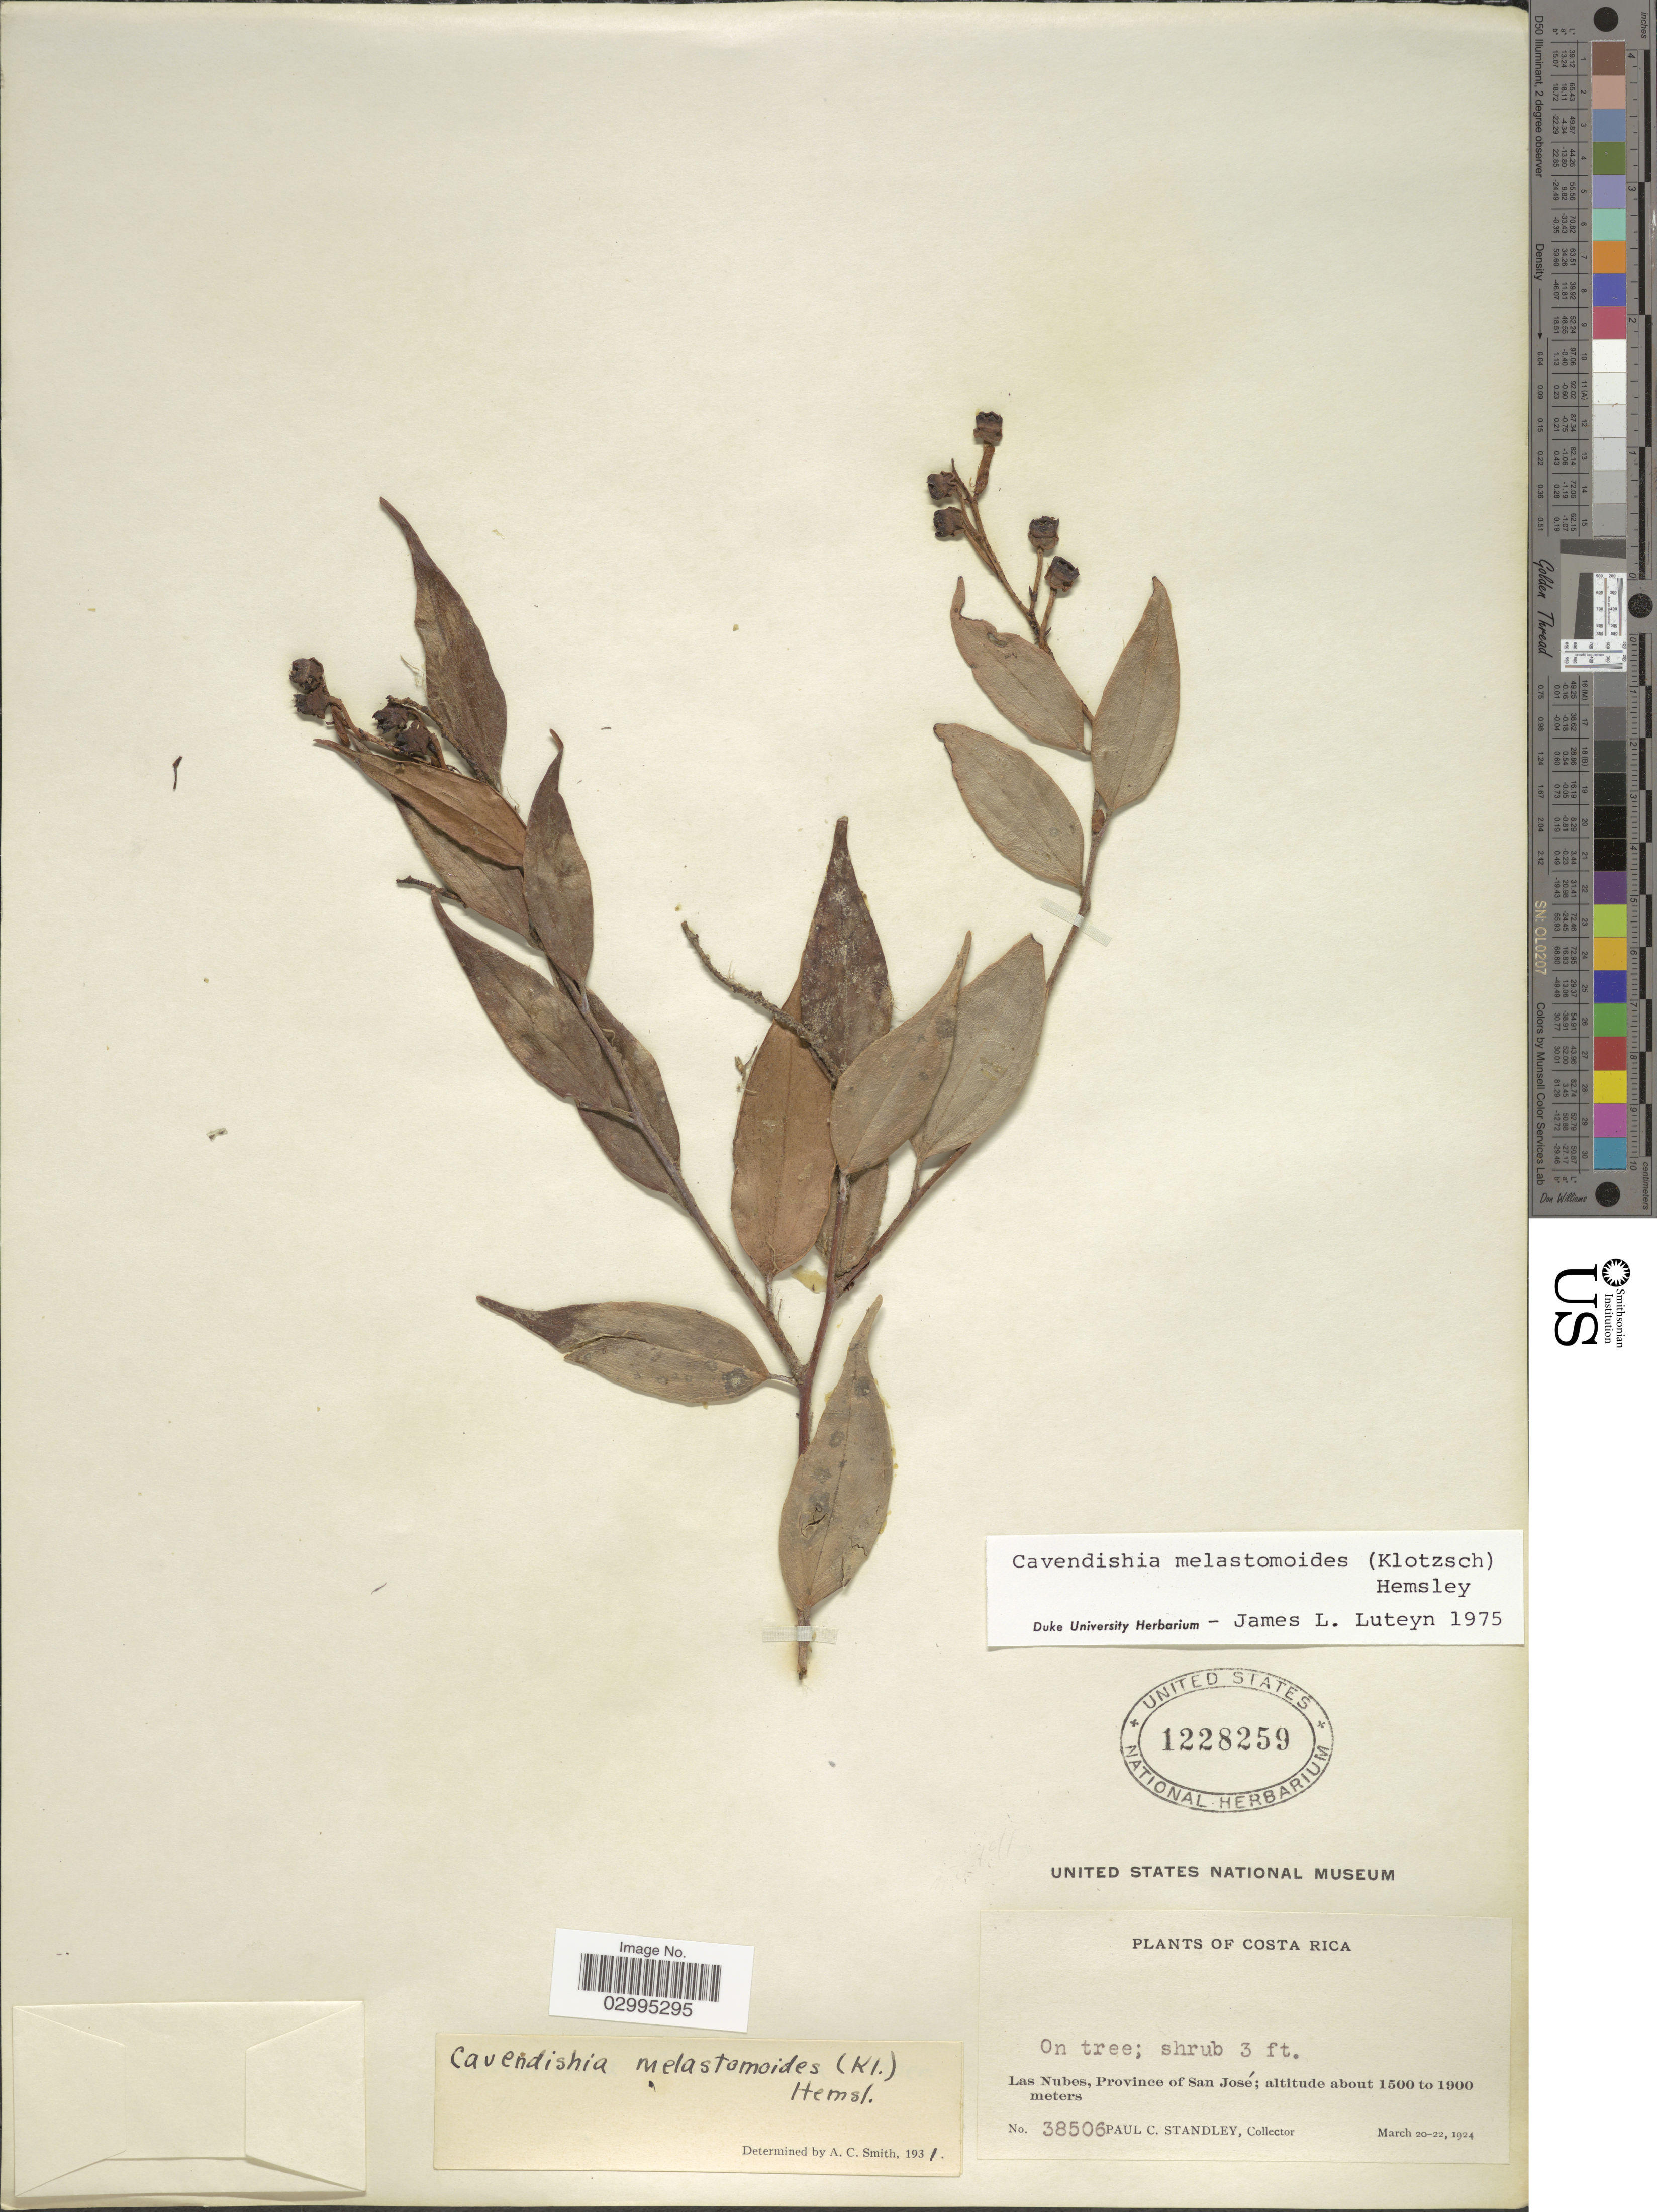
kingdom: Plantae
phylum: Tracheophyta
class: Magnoliopsida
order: Ericales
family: Ericaceae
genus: Cavendishia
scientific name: Cavendishia melastomoides var. melastomoides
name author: (Klotzsch) Hemsl.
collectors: P. C. Standley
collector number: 38506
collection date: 1924-03-20/1924-03-22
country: Costa Rica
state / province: San José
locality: Las Nubes.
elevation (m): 1500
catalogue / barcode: US 1228259